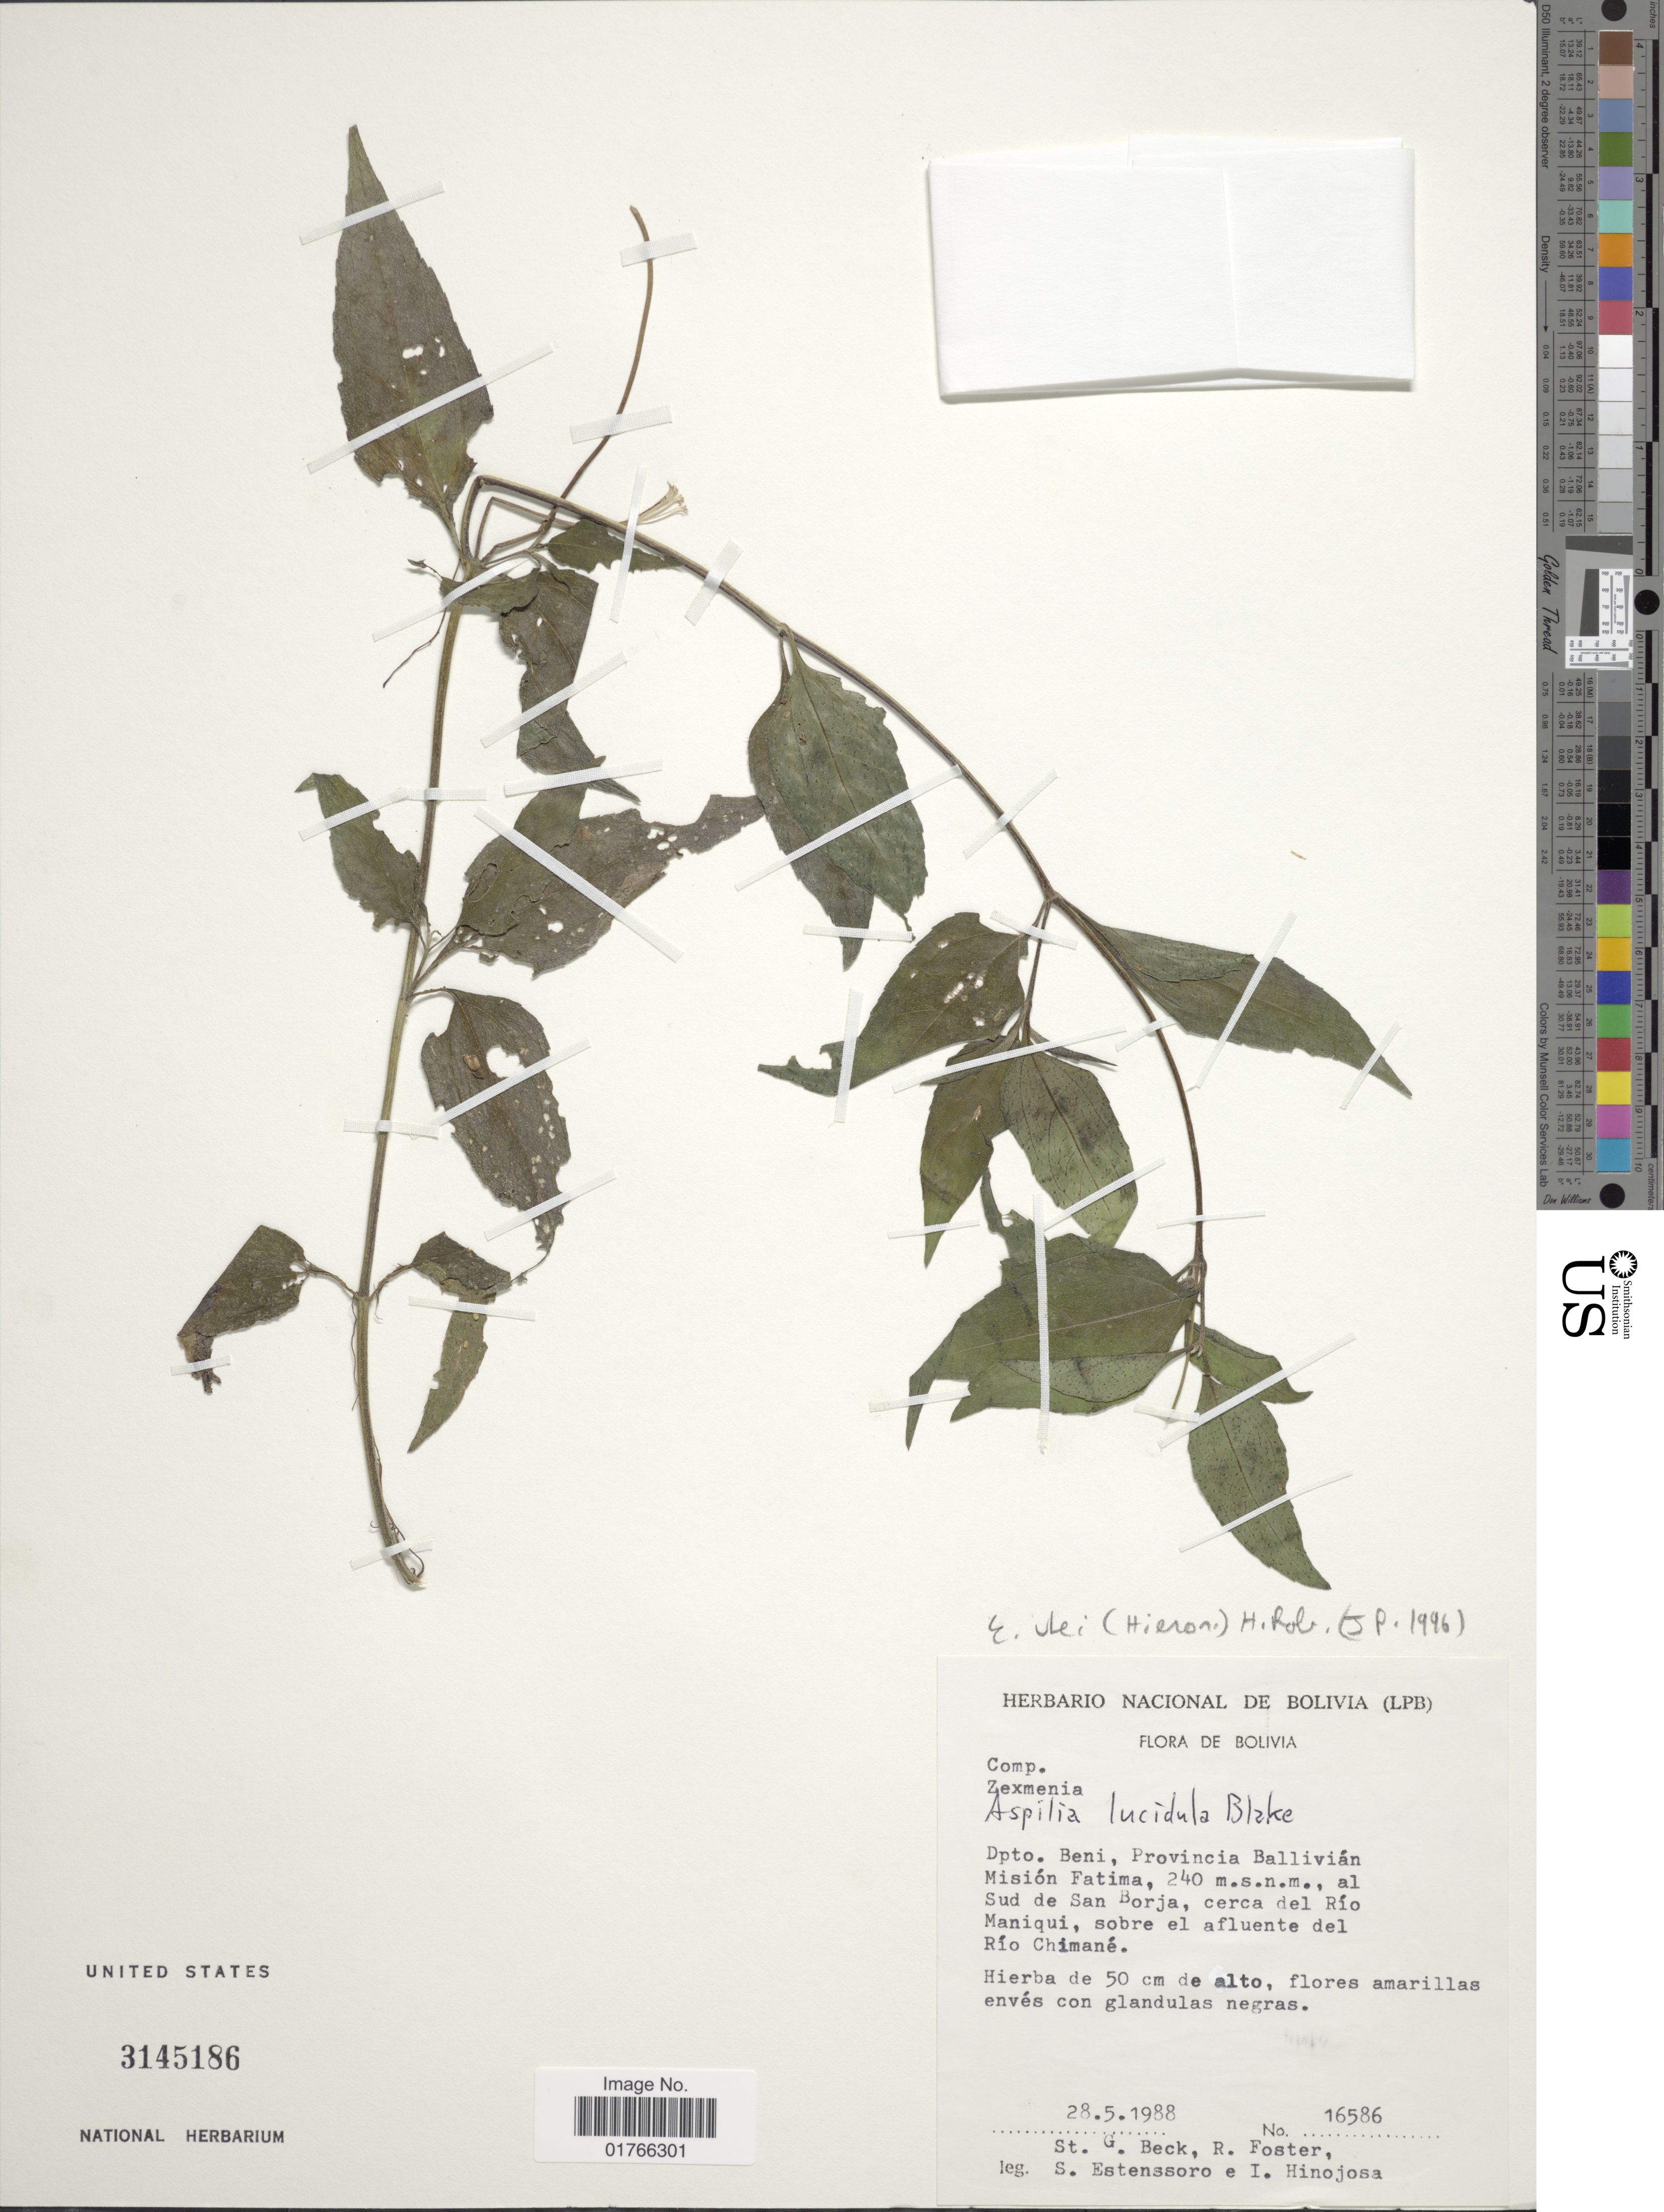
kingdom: Plantae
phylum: Tracheophyta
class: Magnoliopsida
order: Asterales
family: Asteraceae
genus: Elaphandra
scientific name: Elaphandra ulei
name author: (Hieron.) H. Rob.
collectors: S. G. Beck, R. Foster, S. Estenssoro & I. Hinojosa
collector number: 16586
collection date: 1988-05-28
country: Bolivia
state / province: Beni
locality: Provincia Ballivian Mision Fatima, al Sud de San Borja, cerca del Rio Maniqui, sobre el afluente del Rio Chimane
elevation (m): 240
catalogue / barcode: US 3145186